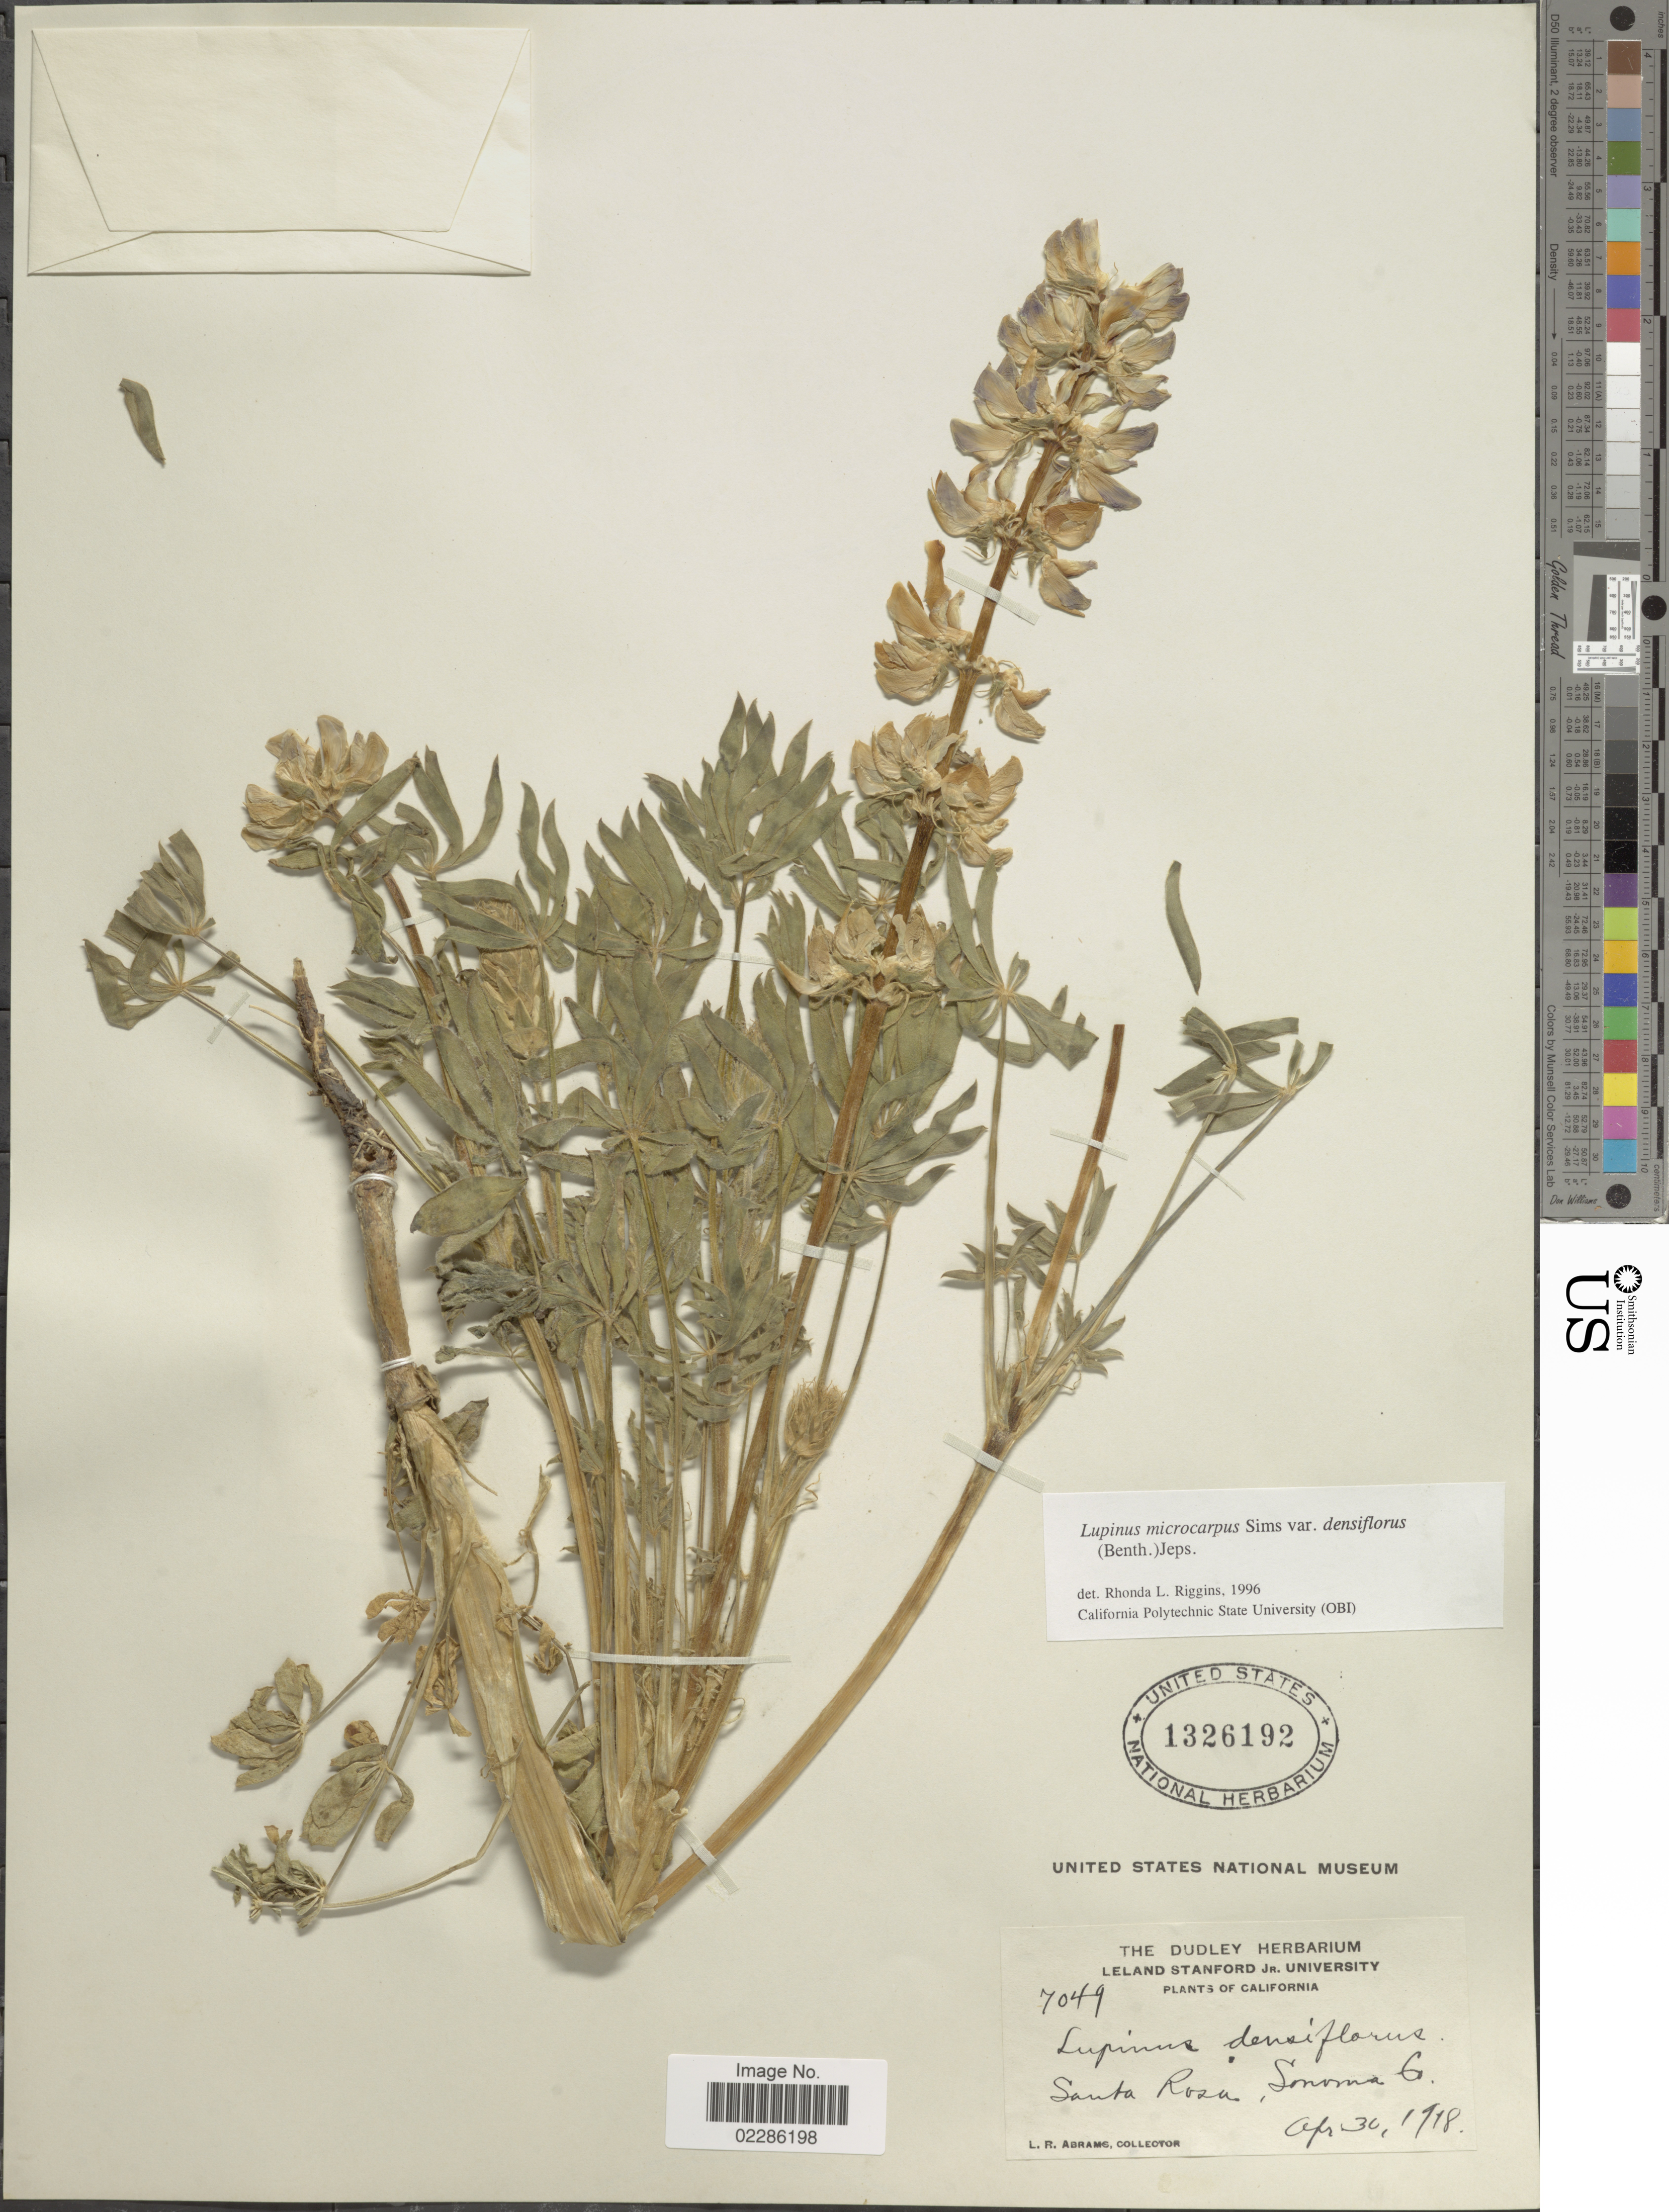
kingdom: Plantae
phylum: Tracheophyta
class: Magnoliopsida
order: Fabales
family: Fabaceae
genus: Lupinus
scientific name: Lupinus microcarpus var. densiflorus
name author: (Benth.) Jeps.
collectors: L. Abrams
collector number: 7049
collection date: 1918-04-30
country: United States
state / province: California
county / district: Sonoma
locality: Santa Rosa, Sonoma Co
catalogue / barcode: US 1326192